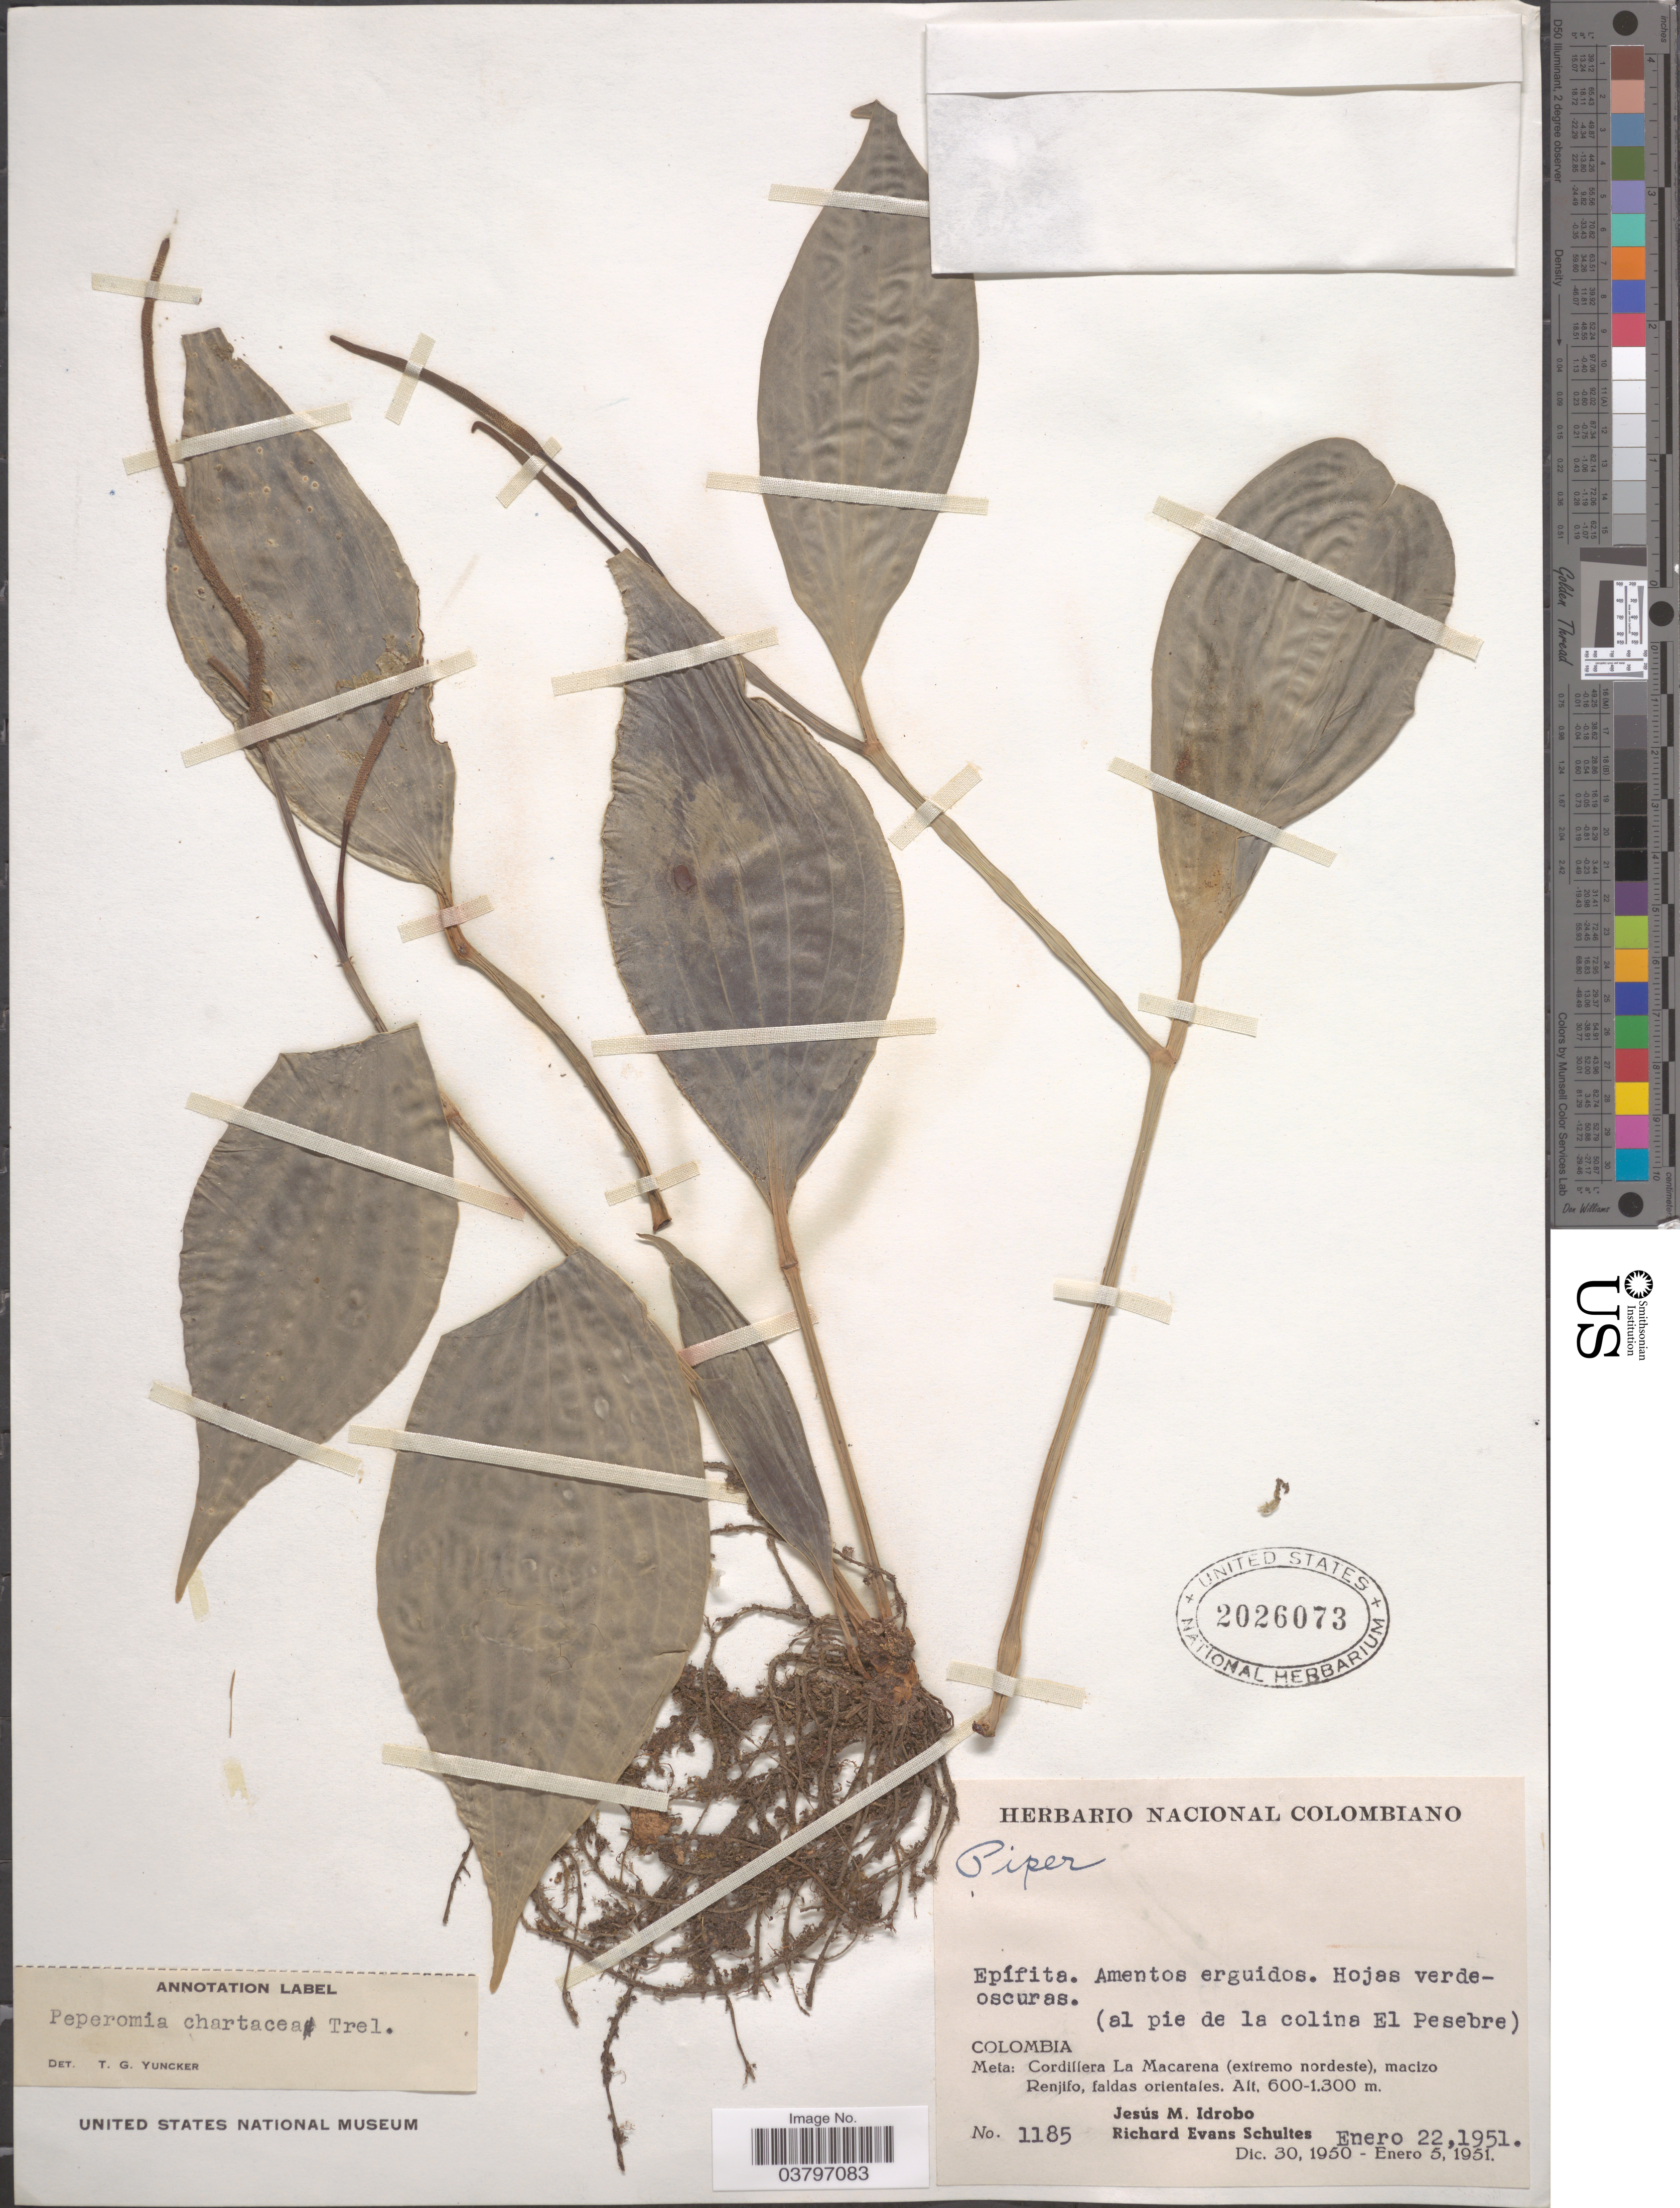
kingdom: Plantae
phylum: Tracheophyta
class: Magnoliopsida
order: Piperales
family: Piperaceae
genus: Peperomia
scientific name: Peperomia pseudopereskiifolia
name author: C. DC.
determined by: Jiménez, José Estaban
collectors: J. M. Idrobo & R. E. Schultes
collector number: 1185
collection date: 1950-12-30/1951-01-05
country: Colombia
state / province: Meta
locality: Cordillera La Macarena (extremo nordeste), macizo Renjifo, faldas orientales.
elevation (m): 600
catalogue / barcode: US 2026073